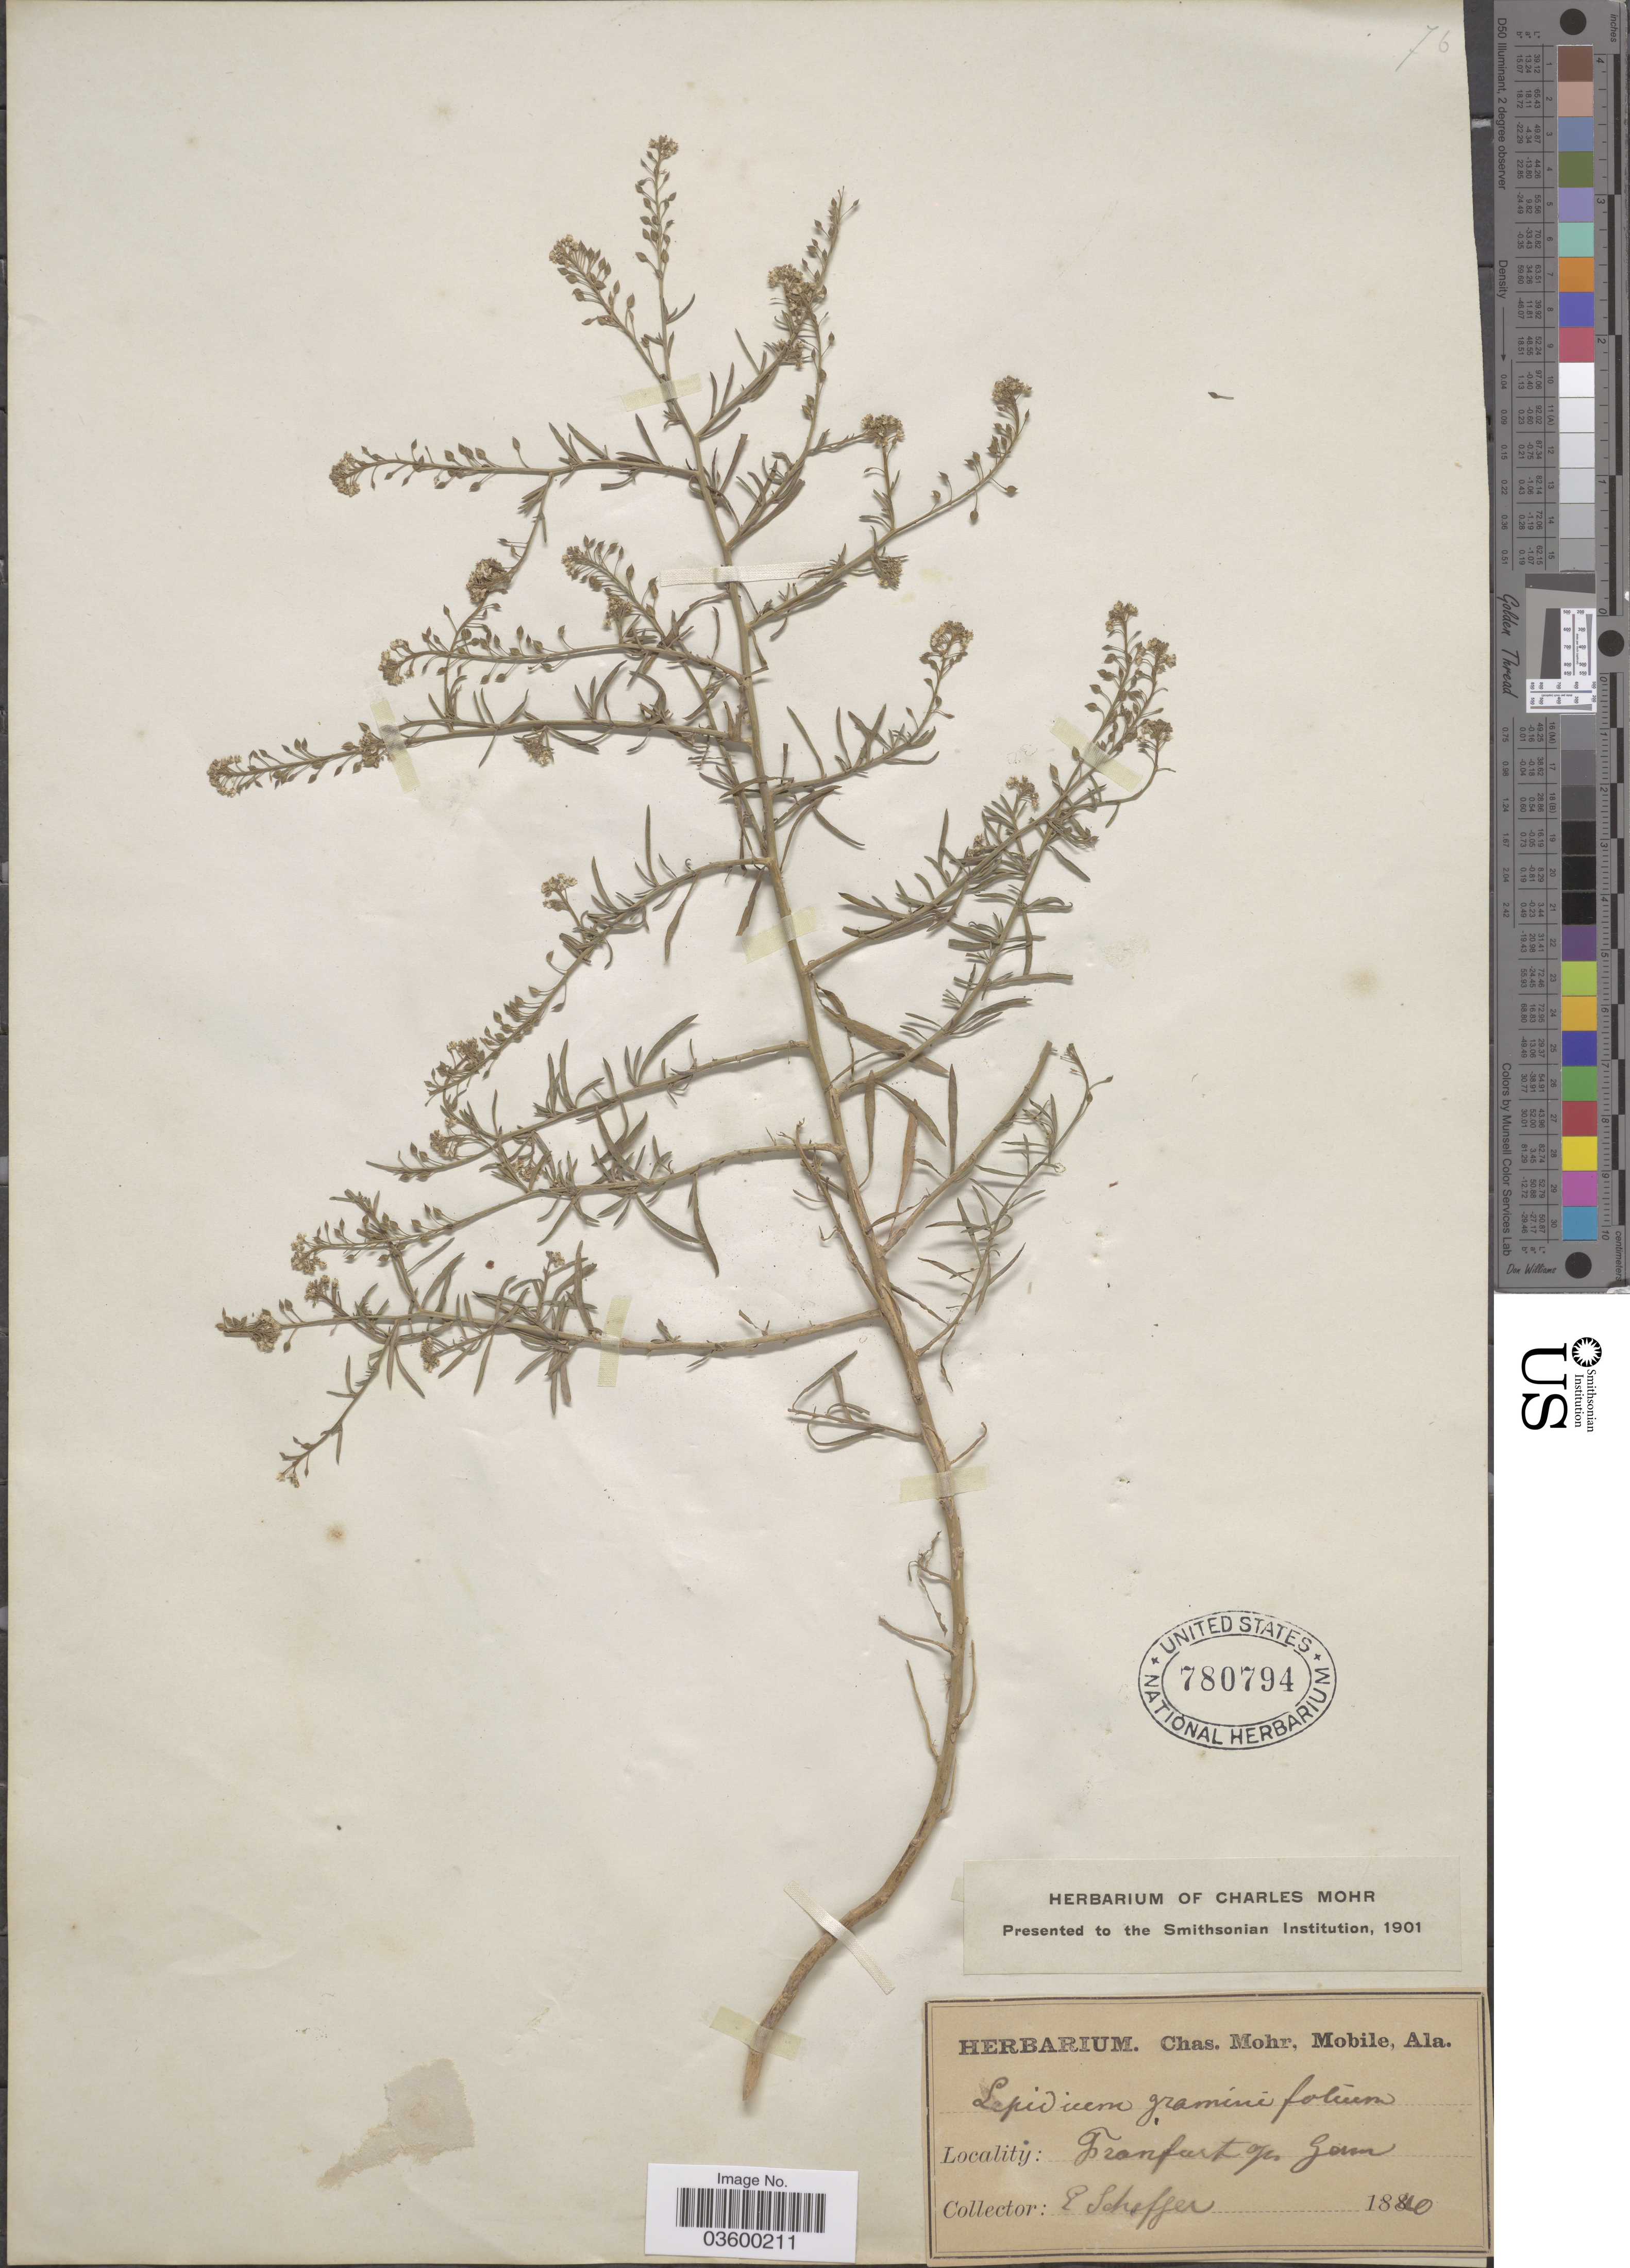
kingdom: Plantae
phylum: Tracheophyta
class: Magnoliopsida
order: Brassicales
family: Brassicaceae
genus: Lepidium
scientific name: Lepidium graminifolium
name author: L.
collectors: E. Schaffer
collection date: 1840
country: Germany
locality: Frankfurt ges [interpreted].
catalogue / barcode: US 780794